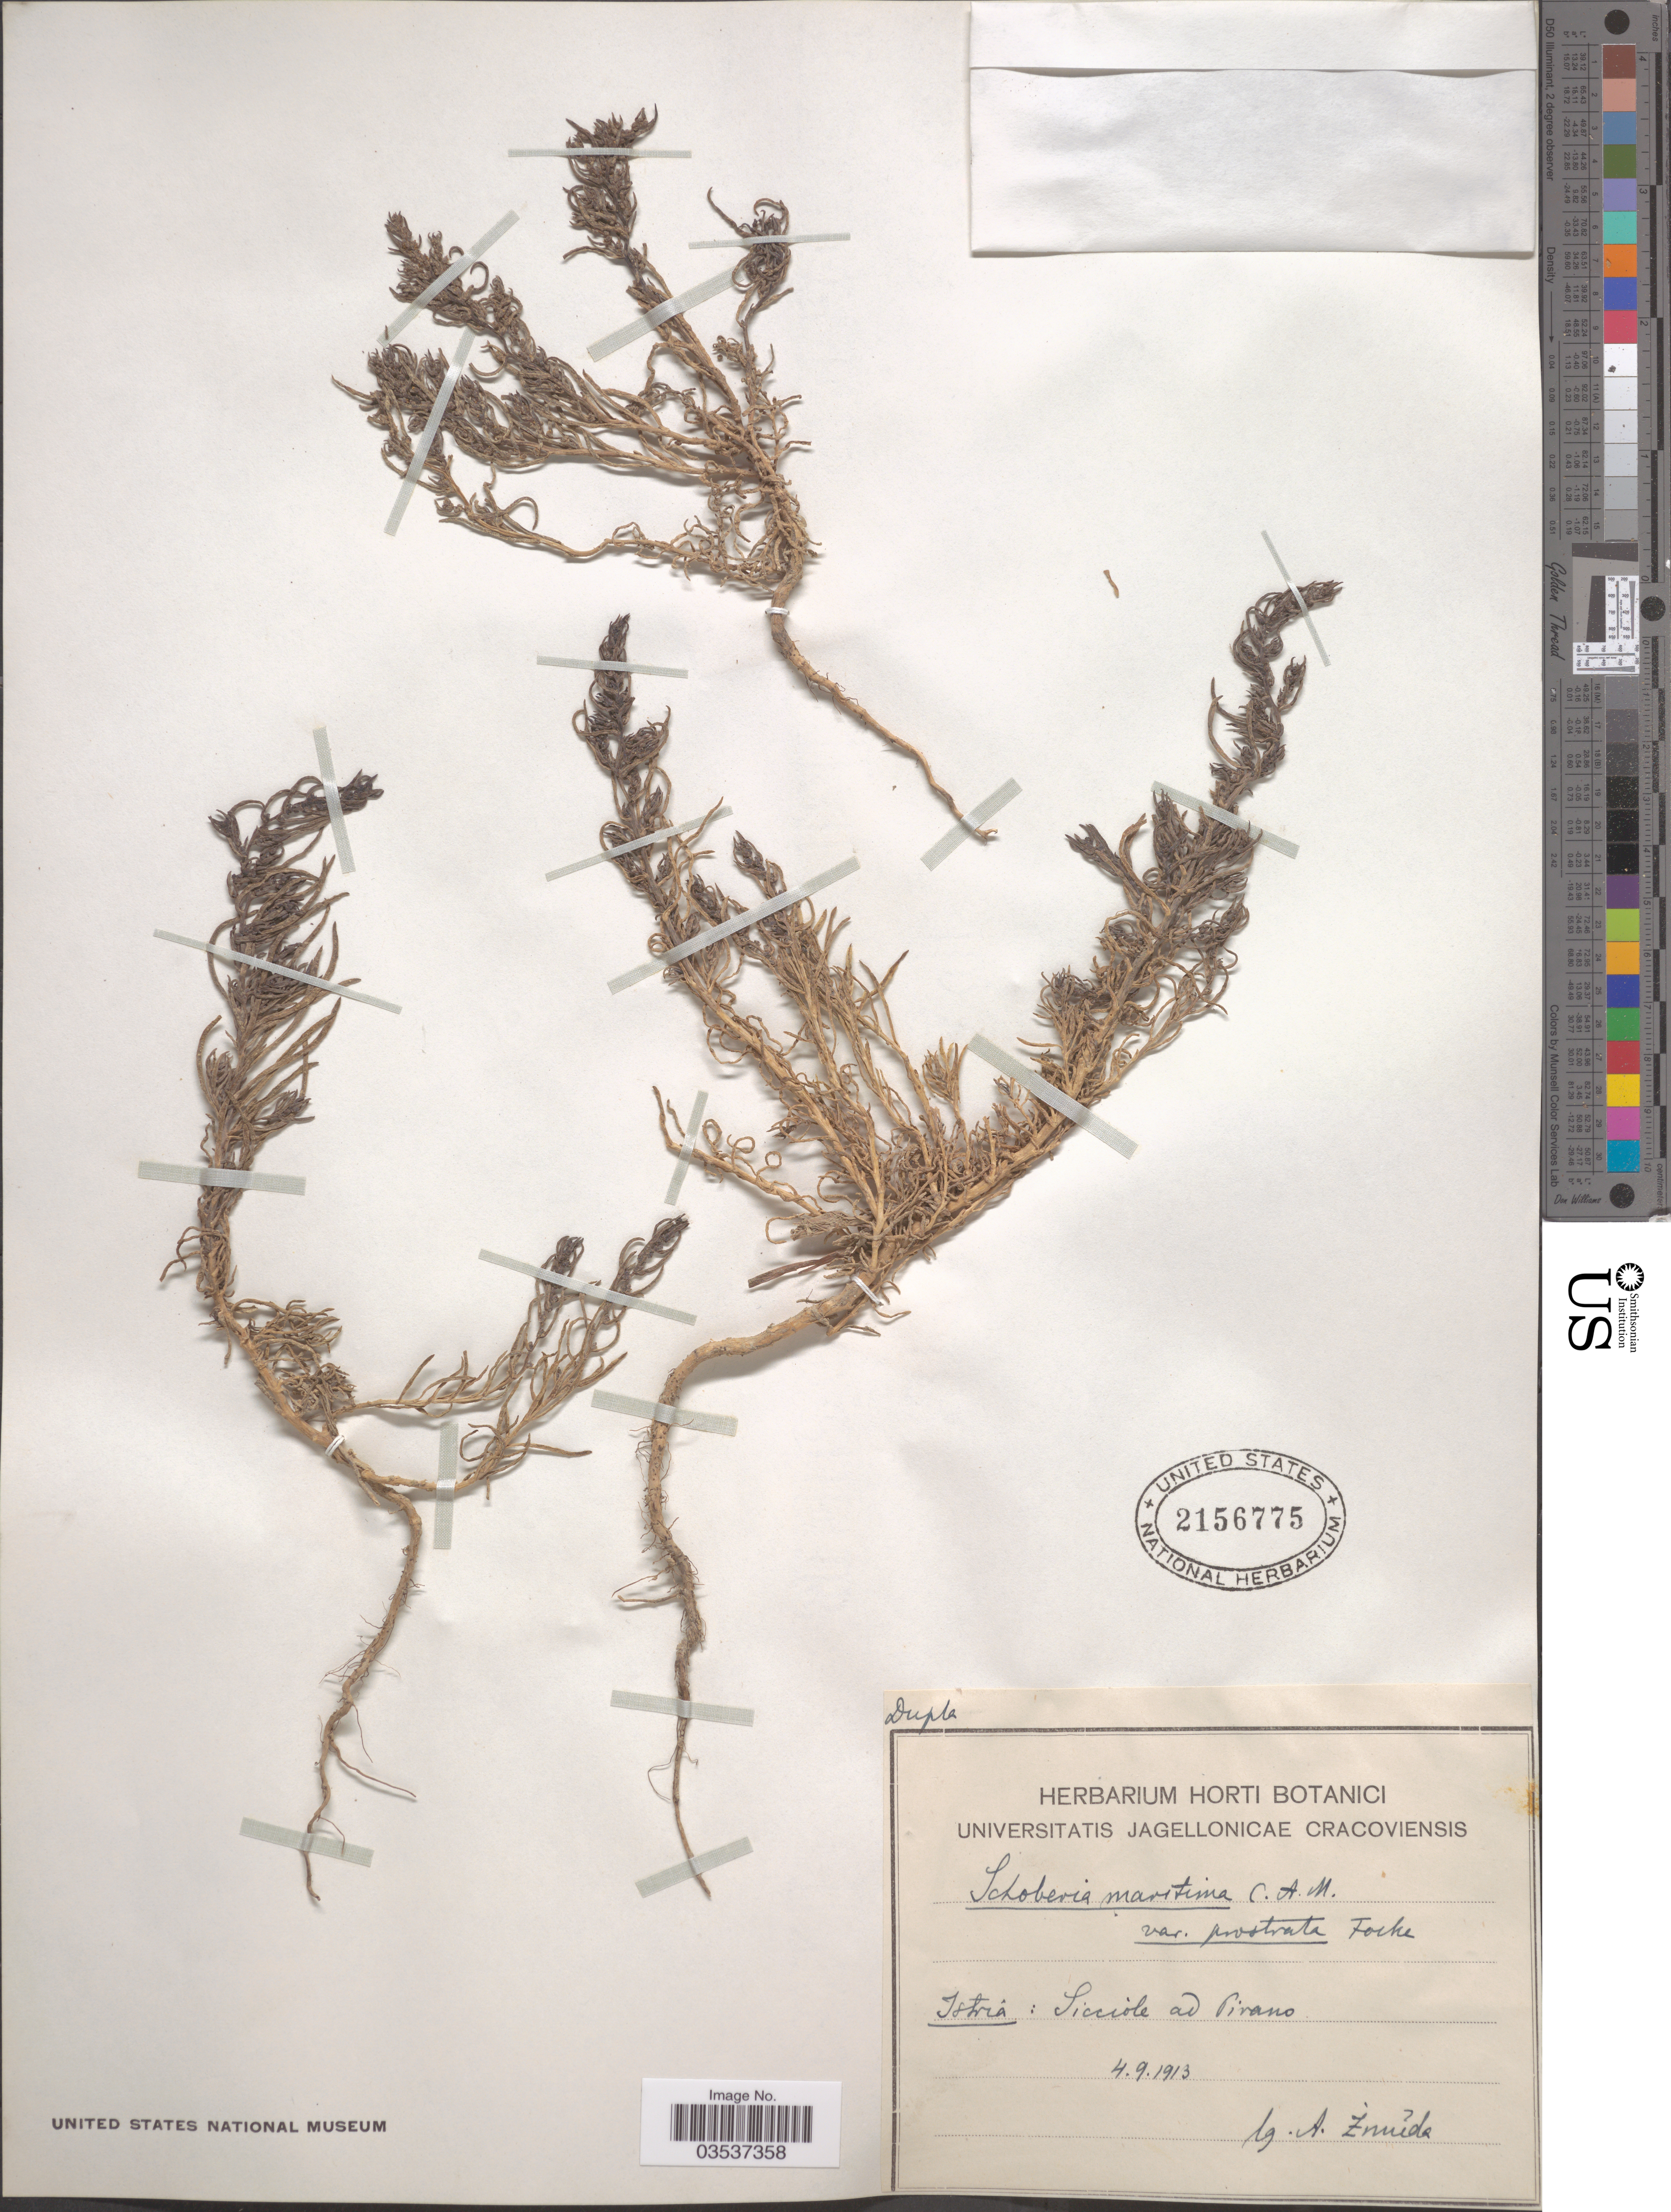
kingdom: Plantae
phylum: Tracheophyta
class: Magnoliopsida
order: Caryophyllales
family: Amaranthaceae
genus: Suaeda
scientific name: Suaeda maritima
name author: (L.) Dumort.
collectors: A. Zmuda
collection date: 1913-09-04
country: Slovenia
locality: Sicciole ad Pirano.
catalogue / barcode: US 2156775